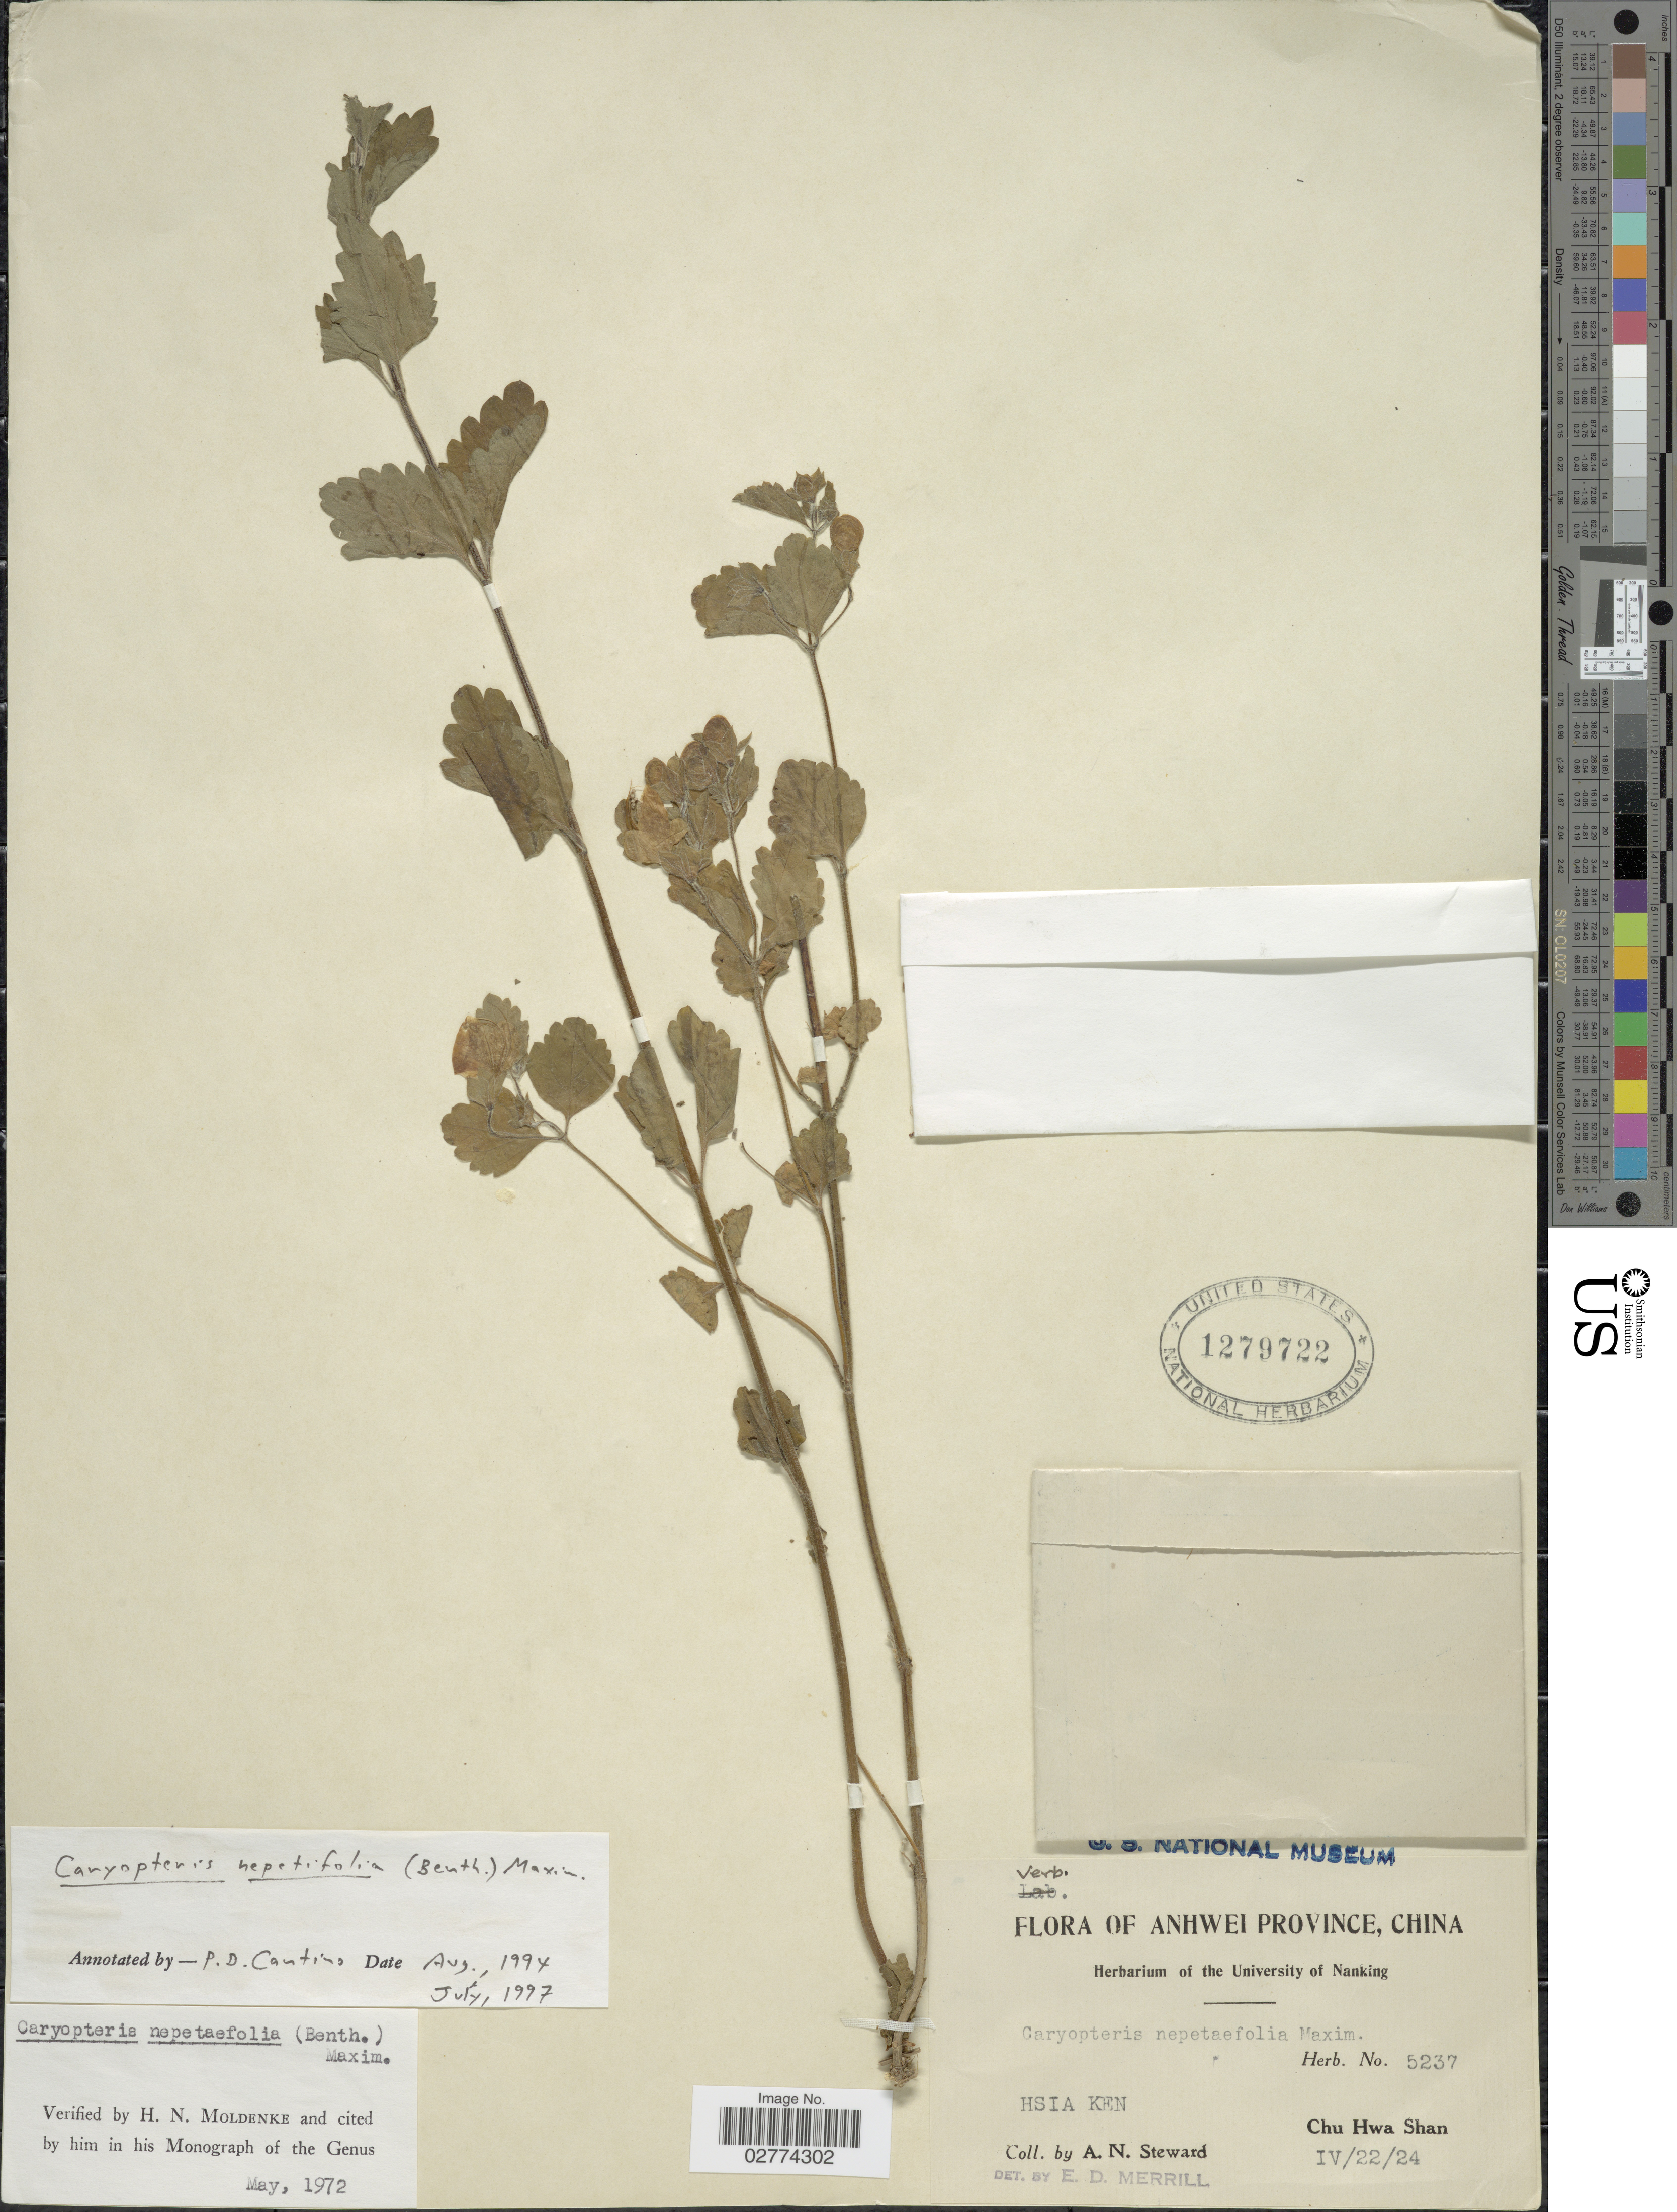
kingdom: Plantae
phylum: Tracheophyta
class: Magnoliopsida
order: Lamiales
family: Lamiaceae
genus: Caryopteris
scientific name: Caryopteris nepetifolia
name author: (Benth.) Maxim.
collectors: A. N. Steward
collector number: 5237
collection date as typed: Transcribed d/m/y: 22/4/24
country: China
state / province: Anhui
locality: Anhwei Province. Hsia Ken. Chu Hwa Shan.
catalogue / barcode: US 1279722